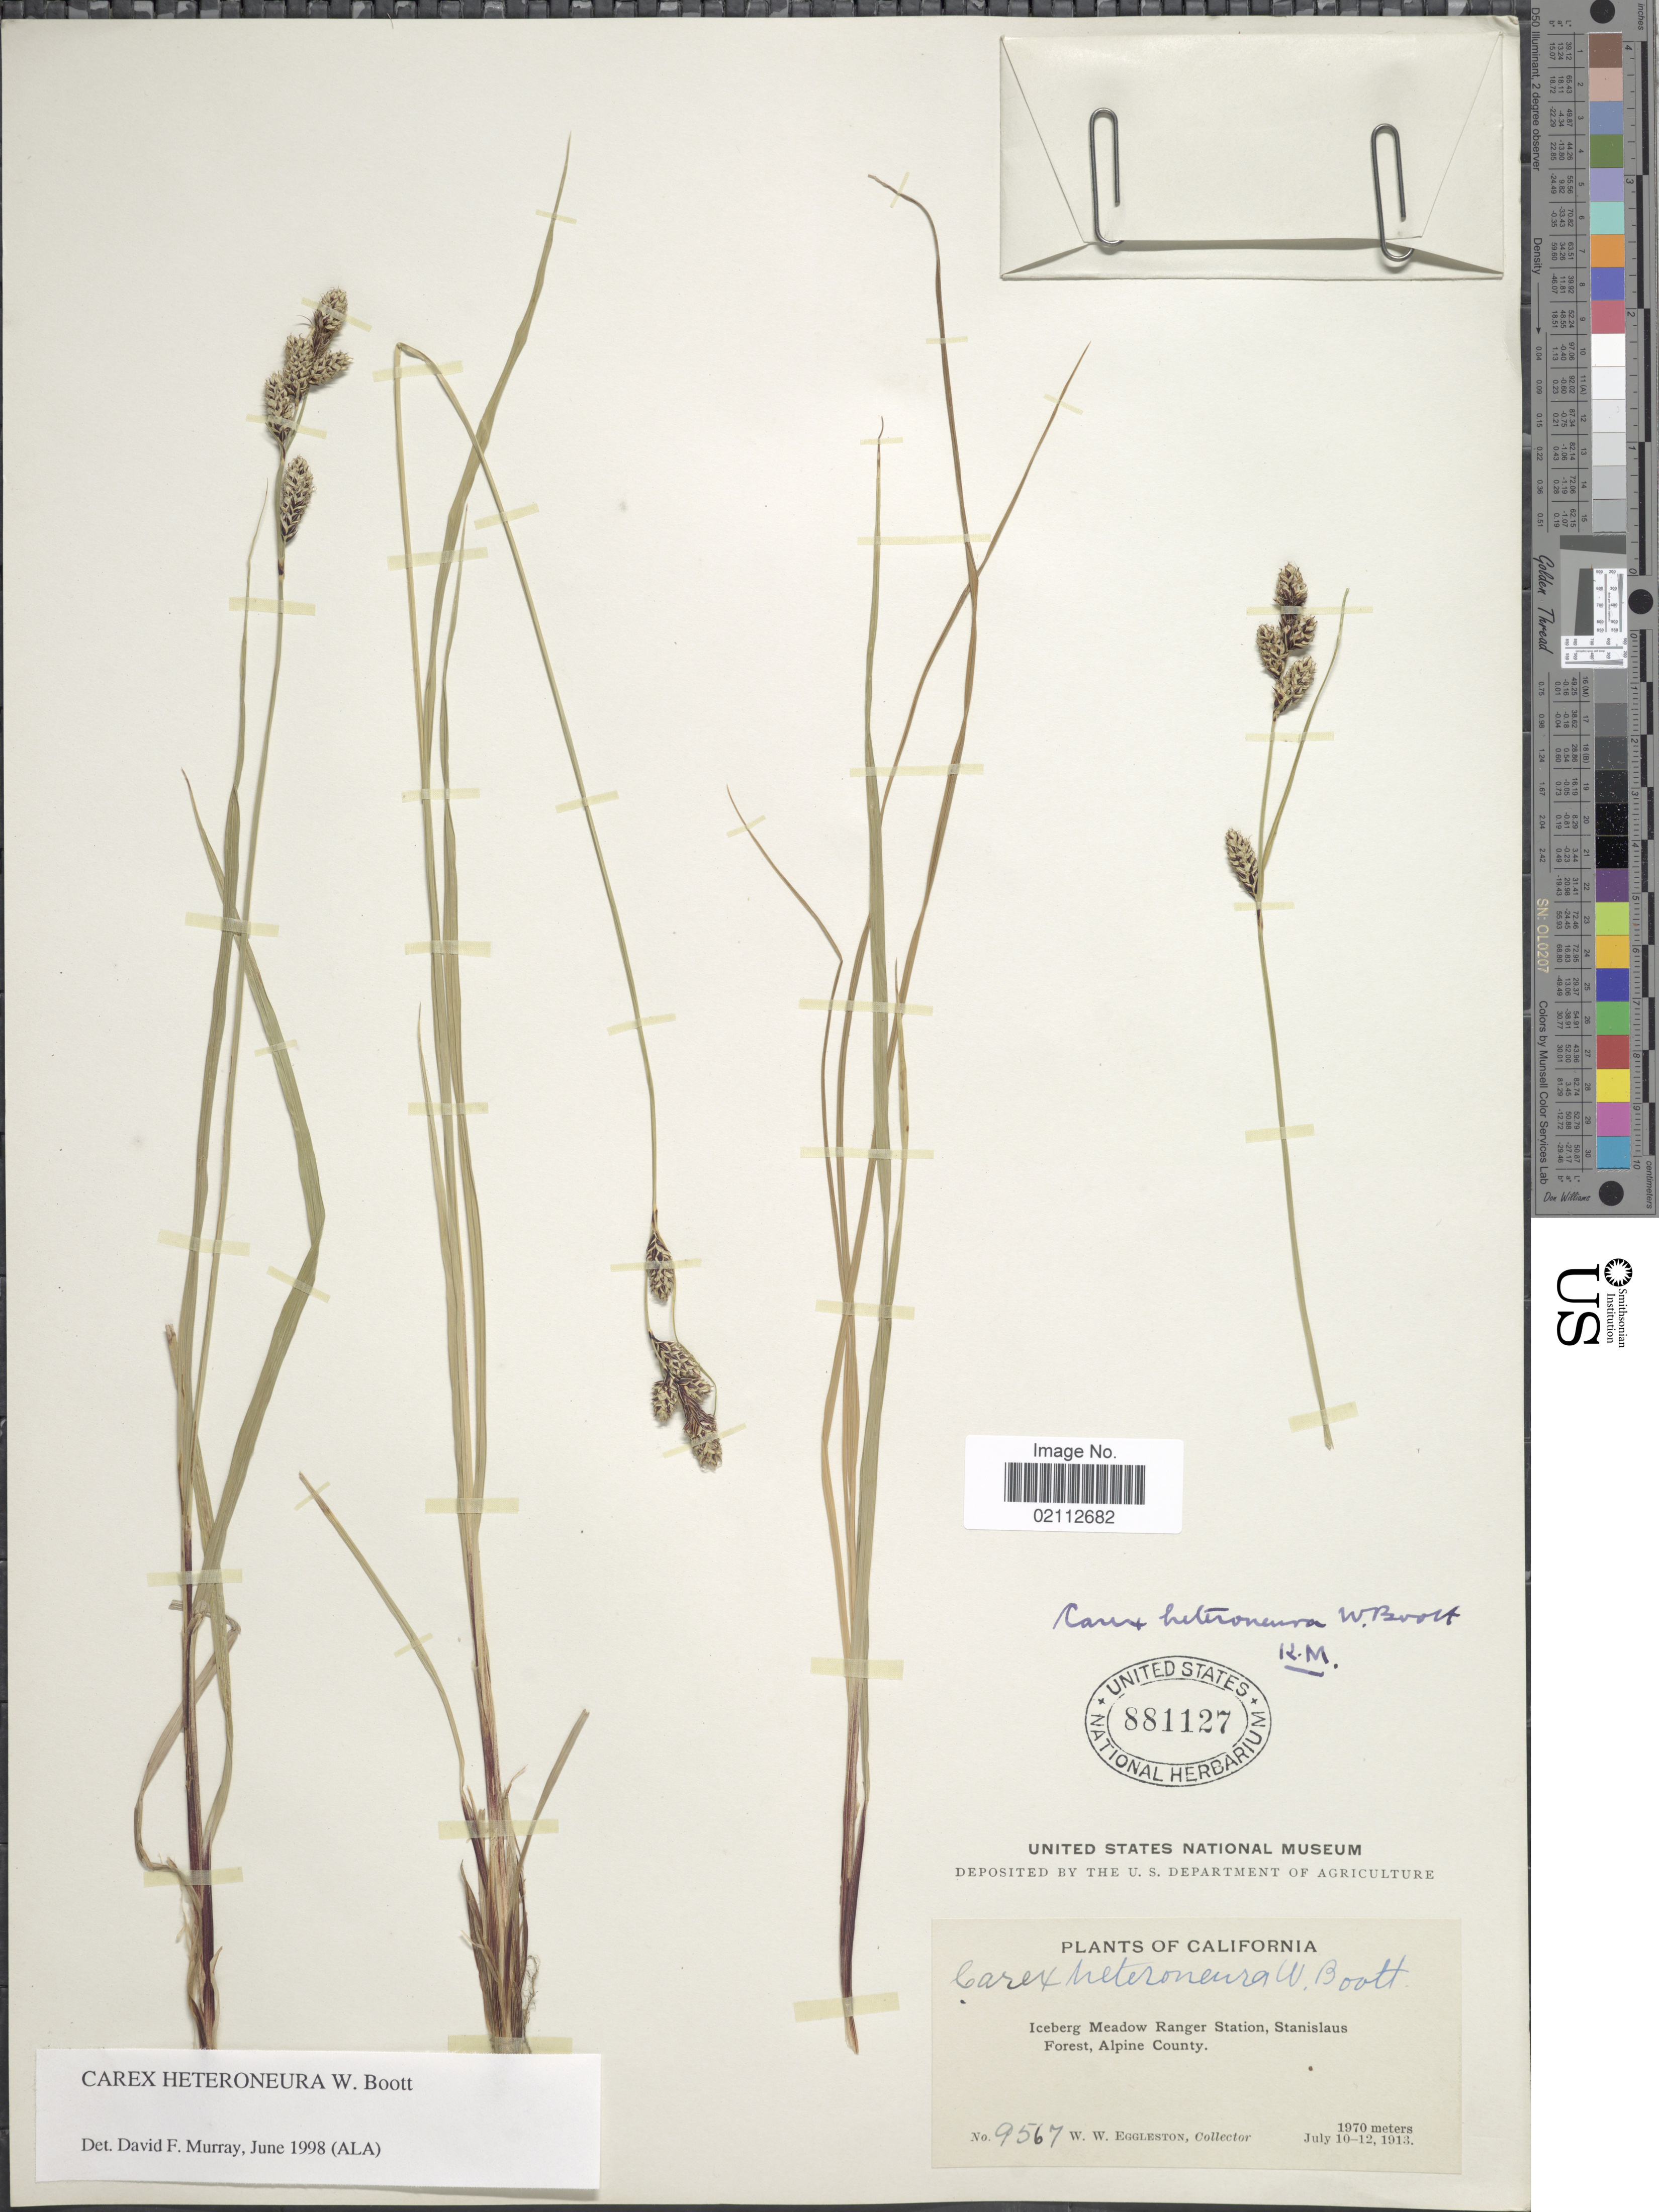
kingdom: Plantae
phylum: Tracheophyta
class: Liliopsida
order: Poales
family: Cyperaceae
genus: Carex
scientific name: Carex heteroneura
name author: S. Watson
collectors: W. W. Eggleston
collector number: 9567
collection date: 1913-07-10/1913-07-17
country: United States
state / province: California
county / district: Alpine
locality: Iceberg Meadow Ranger Station, Stanislaus Forest, Alpine County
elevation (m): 1970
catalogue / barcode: US 881127